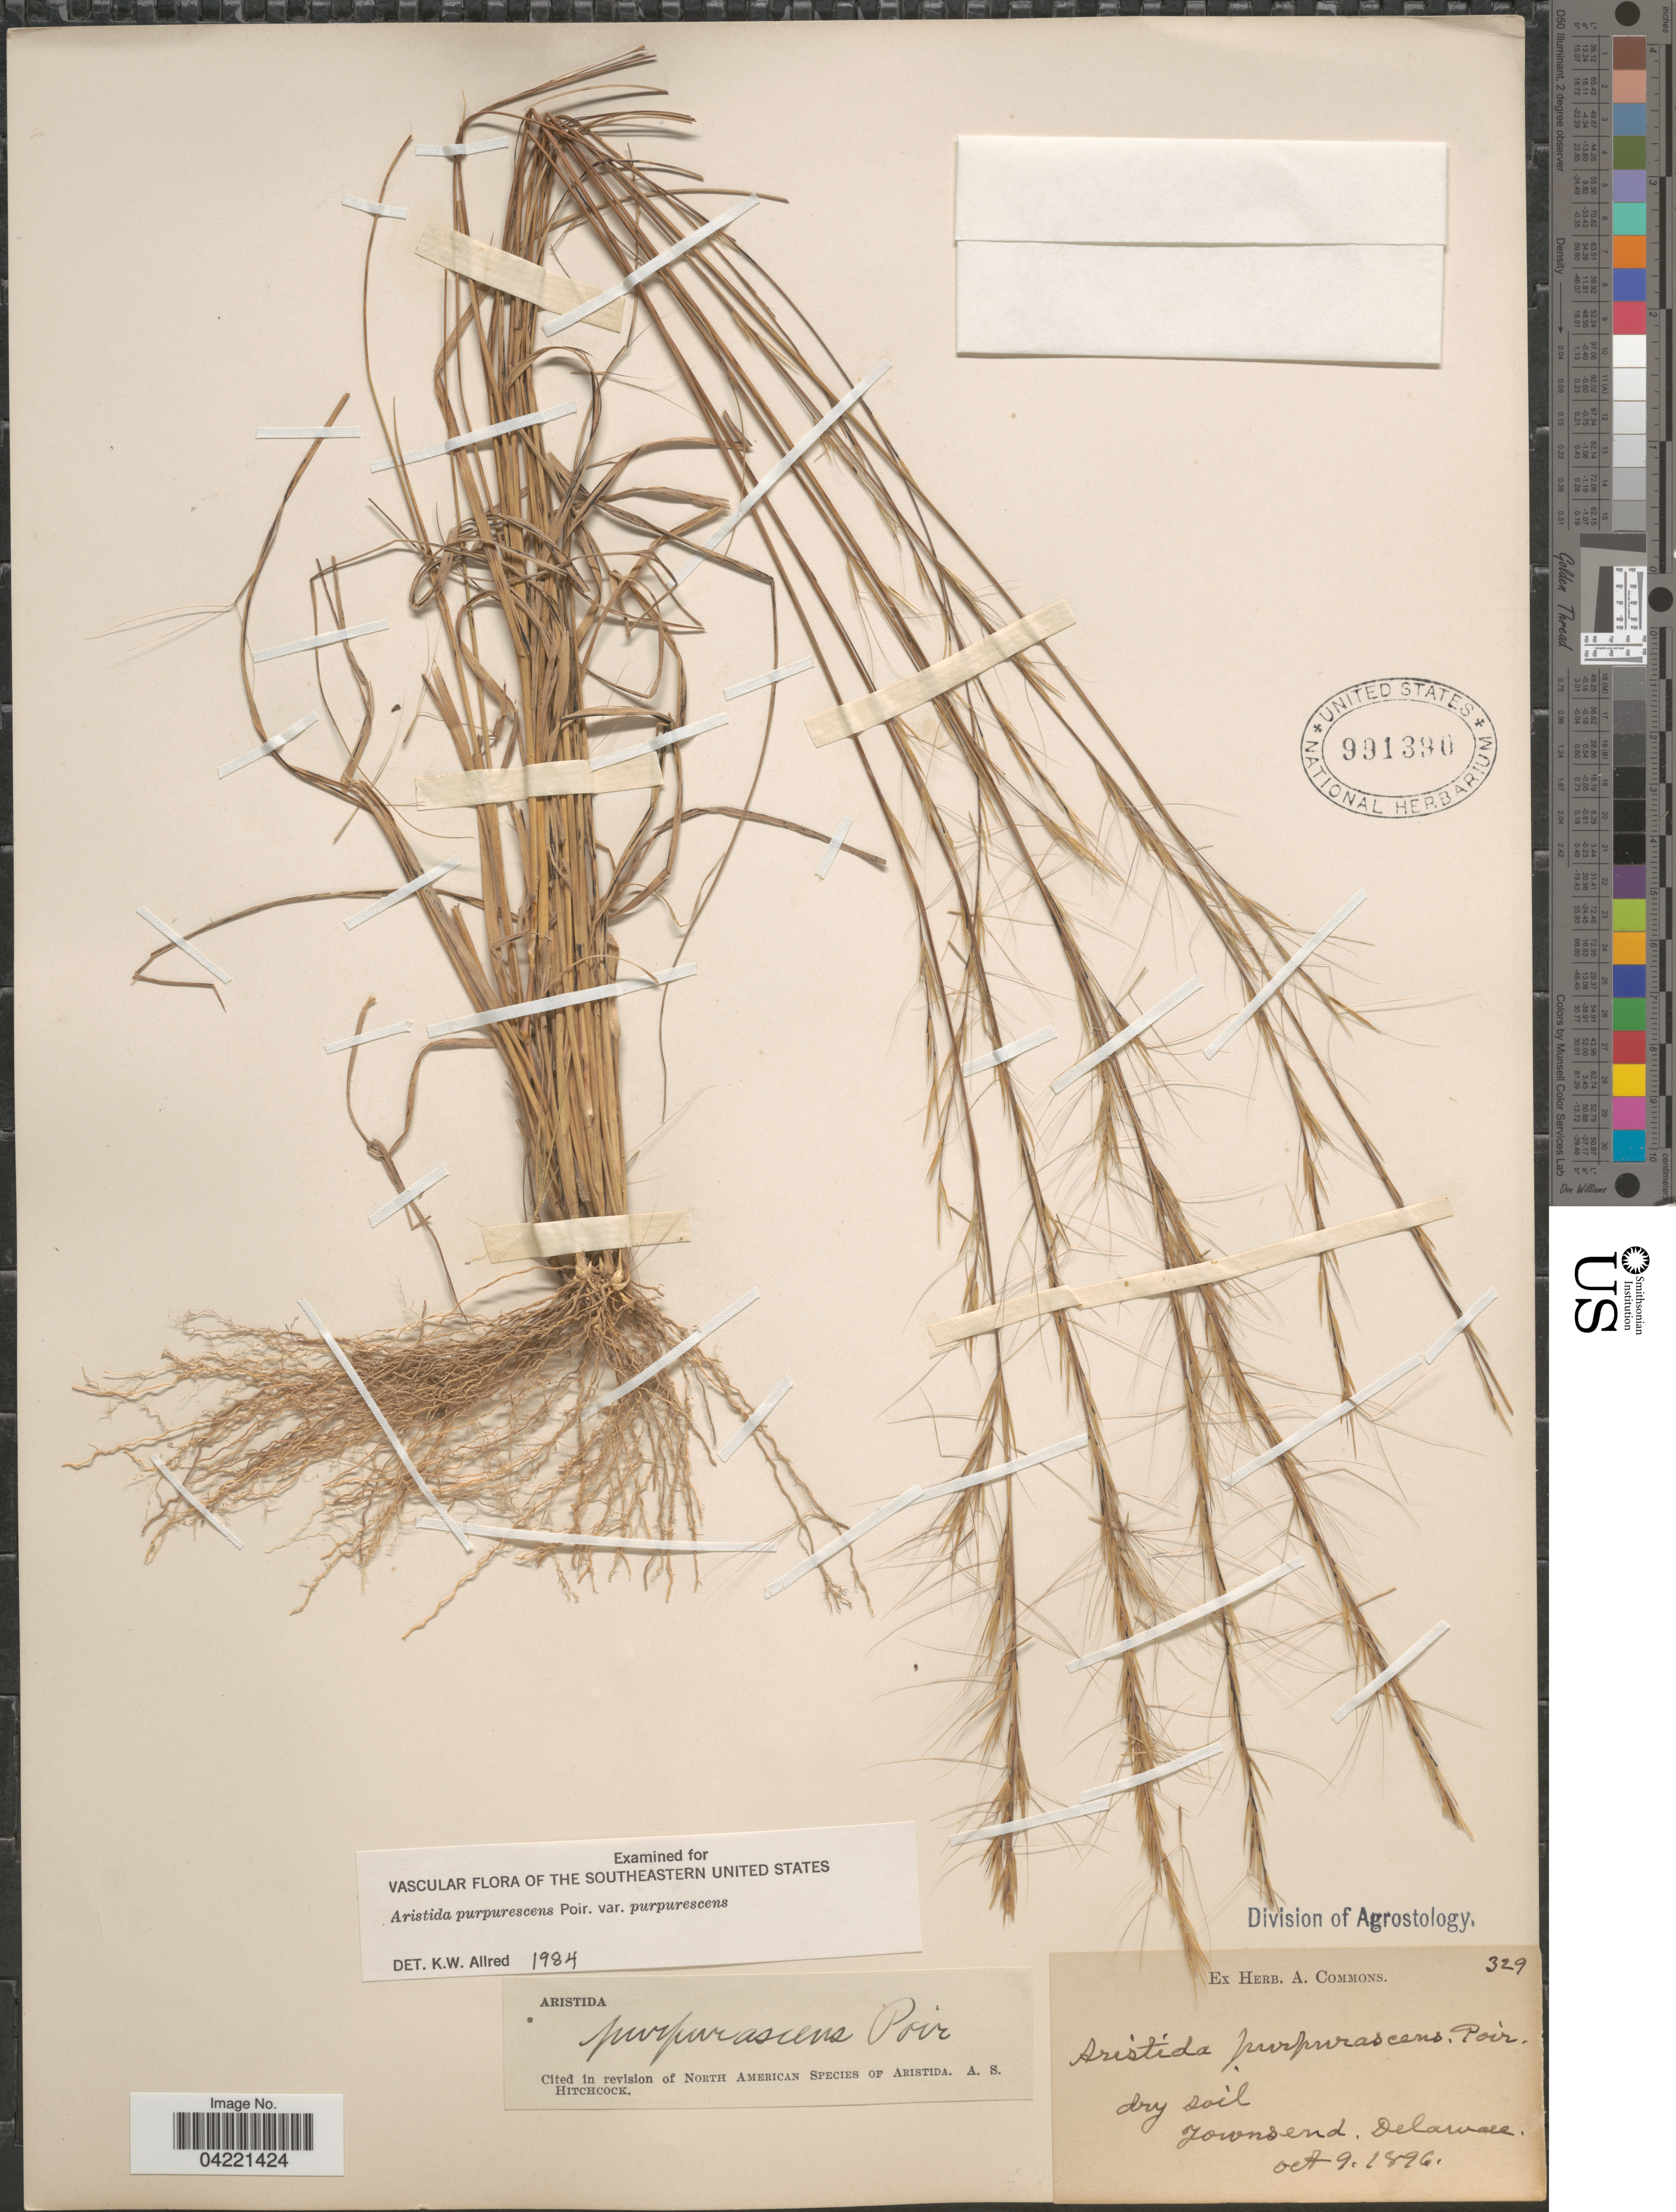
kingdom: Plantae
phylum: Tracheophyta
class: Liliopsida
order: Poales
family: Poaceae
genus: Aristida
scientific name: Aristida purpurascens var. purpurescens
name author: Poir.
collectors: ex herb. A. Commons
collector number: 329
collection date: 1896-10-09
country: United States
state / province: Delaware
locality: Dry soil Townsend.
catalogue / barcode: US 991390